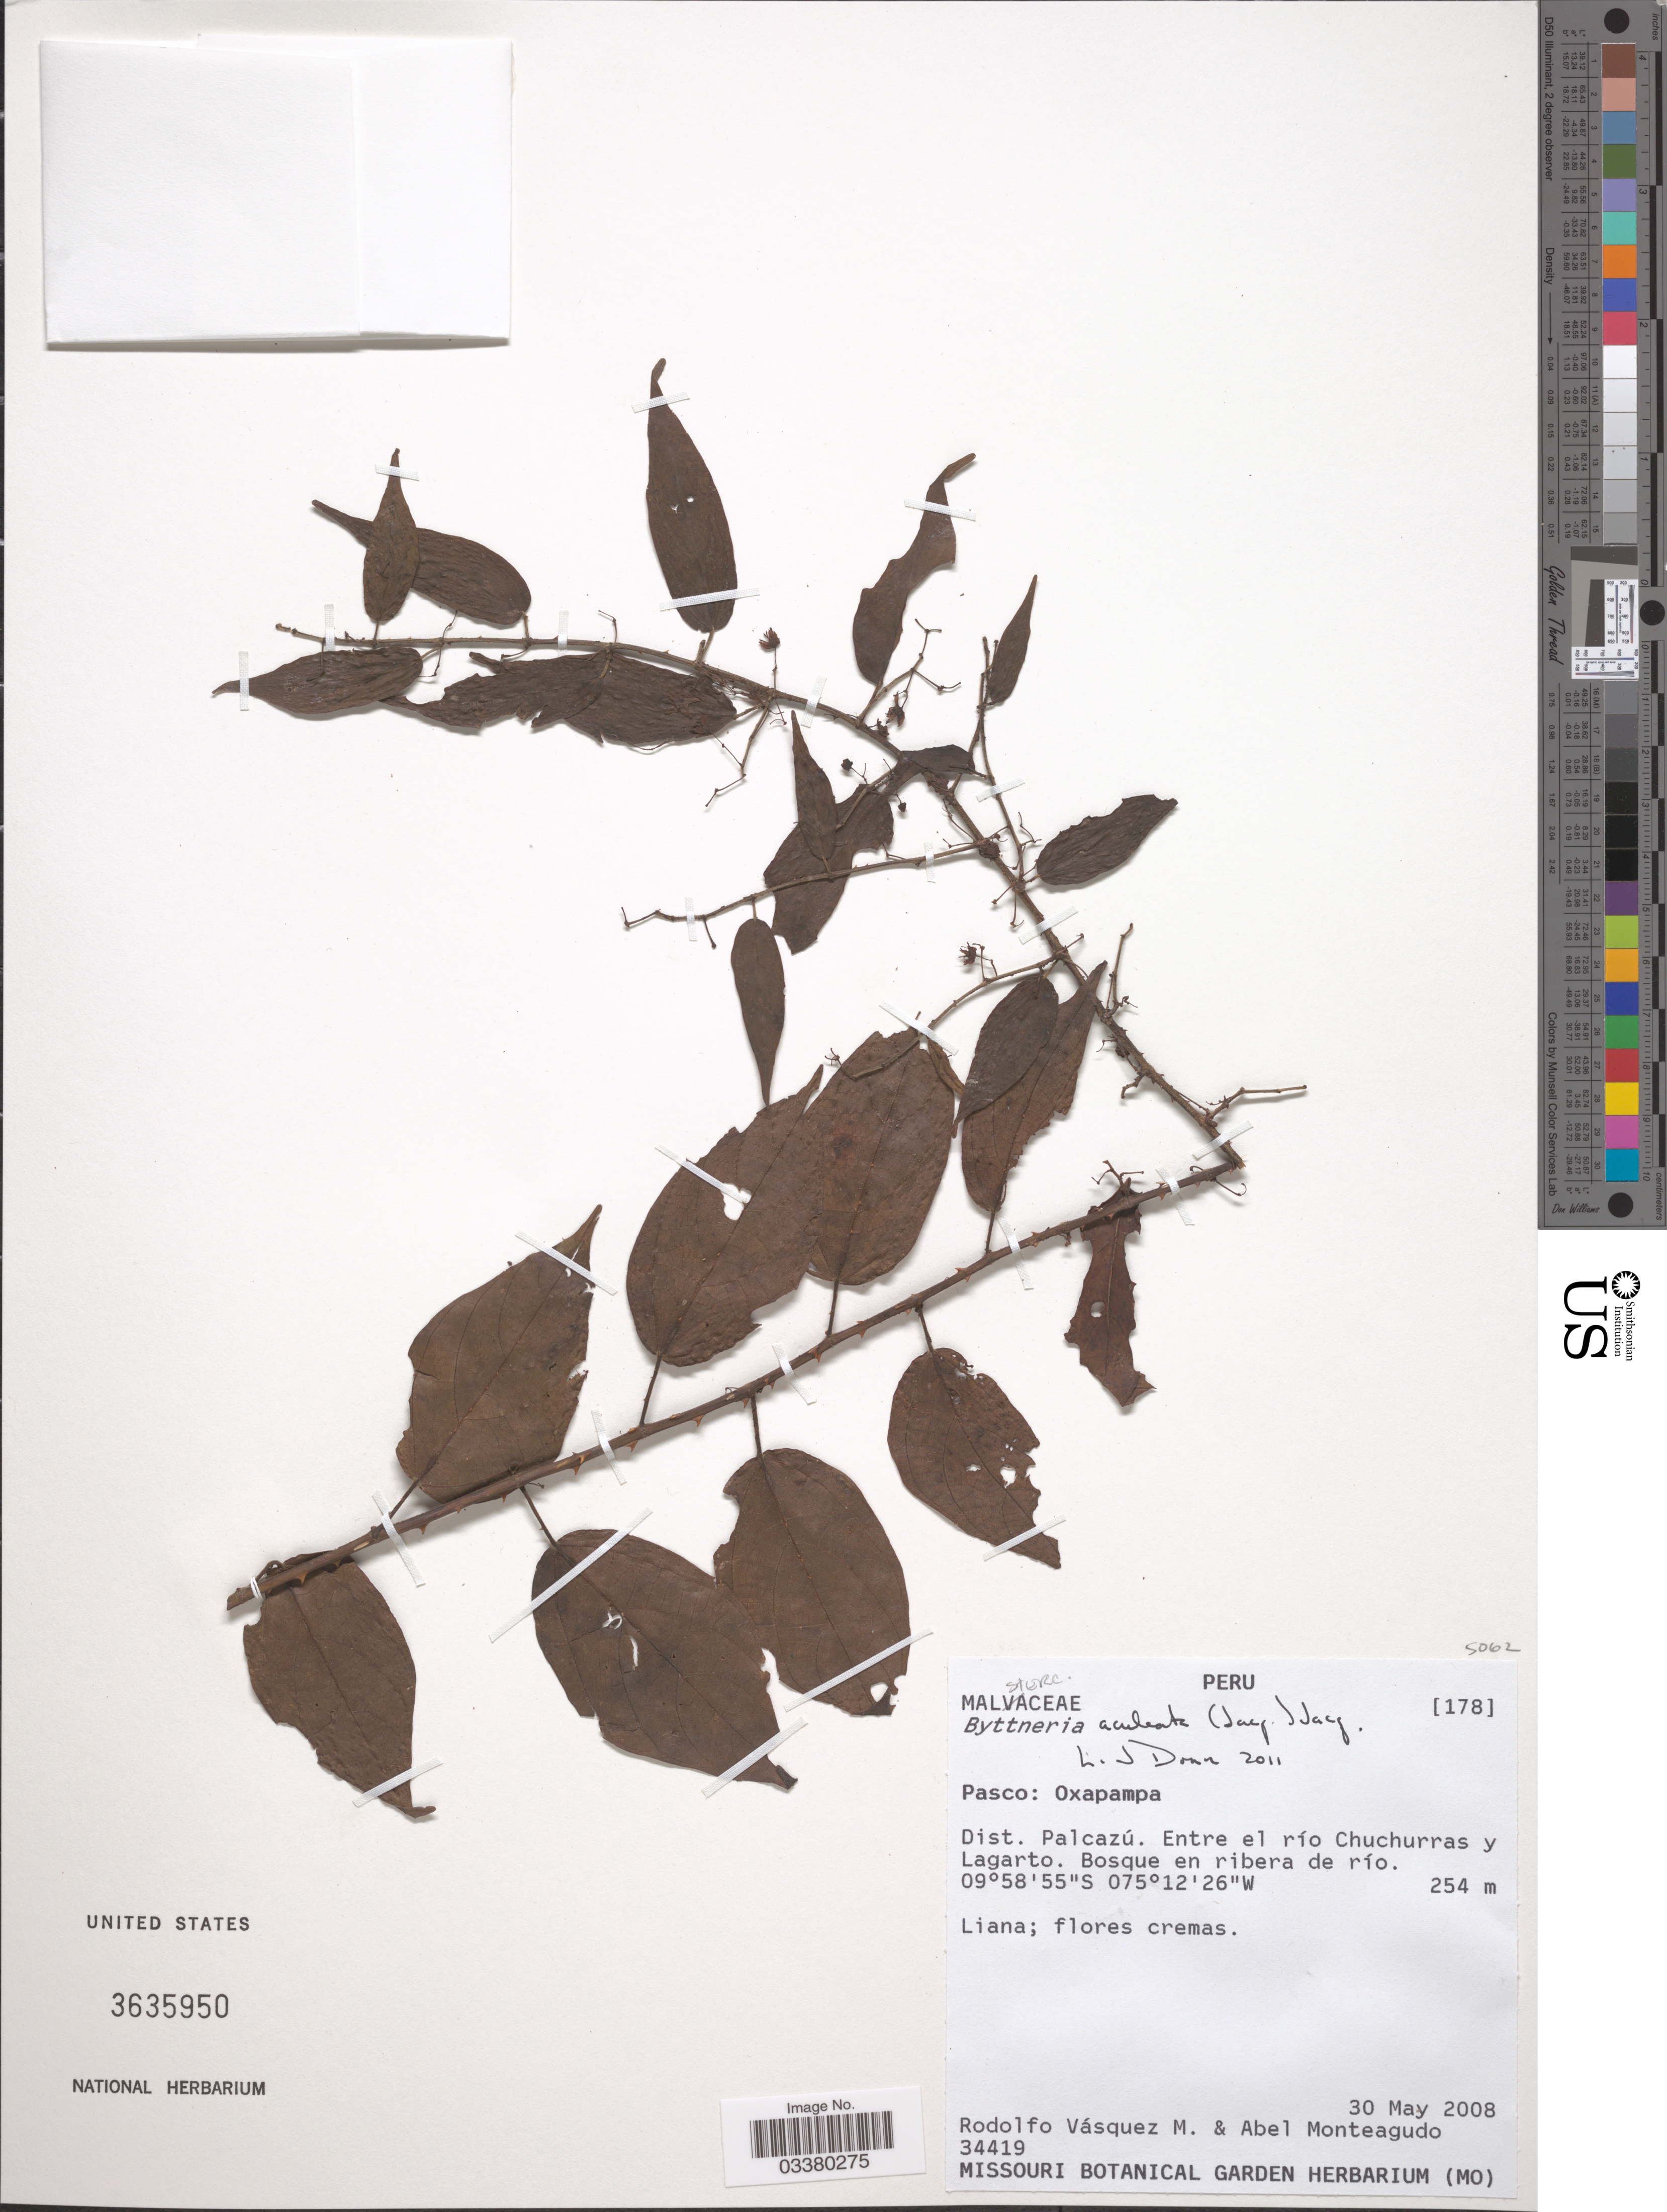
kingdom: Plantae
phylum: Tracheophyta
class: Magnoliopsida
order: Malvales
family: Malvaceae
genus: Byttneria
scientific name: Byttneria aculeata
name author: (Jacq.) Jacq.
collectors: R. Vásquez M. & A. Monteagudo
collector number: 34419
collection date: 2008-05-30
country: Peru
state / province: Pasco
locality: Oxapampa. Dist. Palcazú. Entre el río Chuchurras y Lagarto.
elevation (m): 254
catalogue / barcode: US 3635950